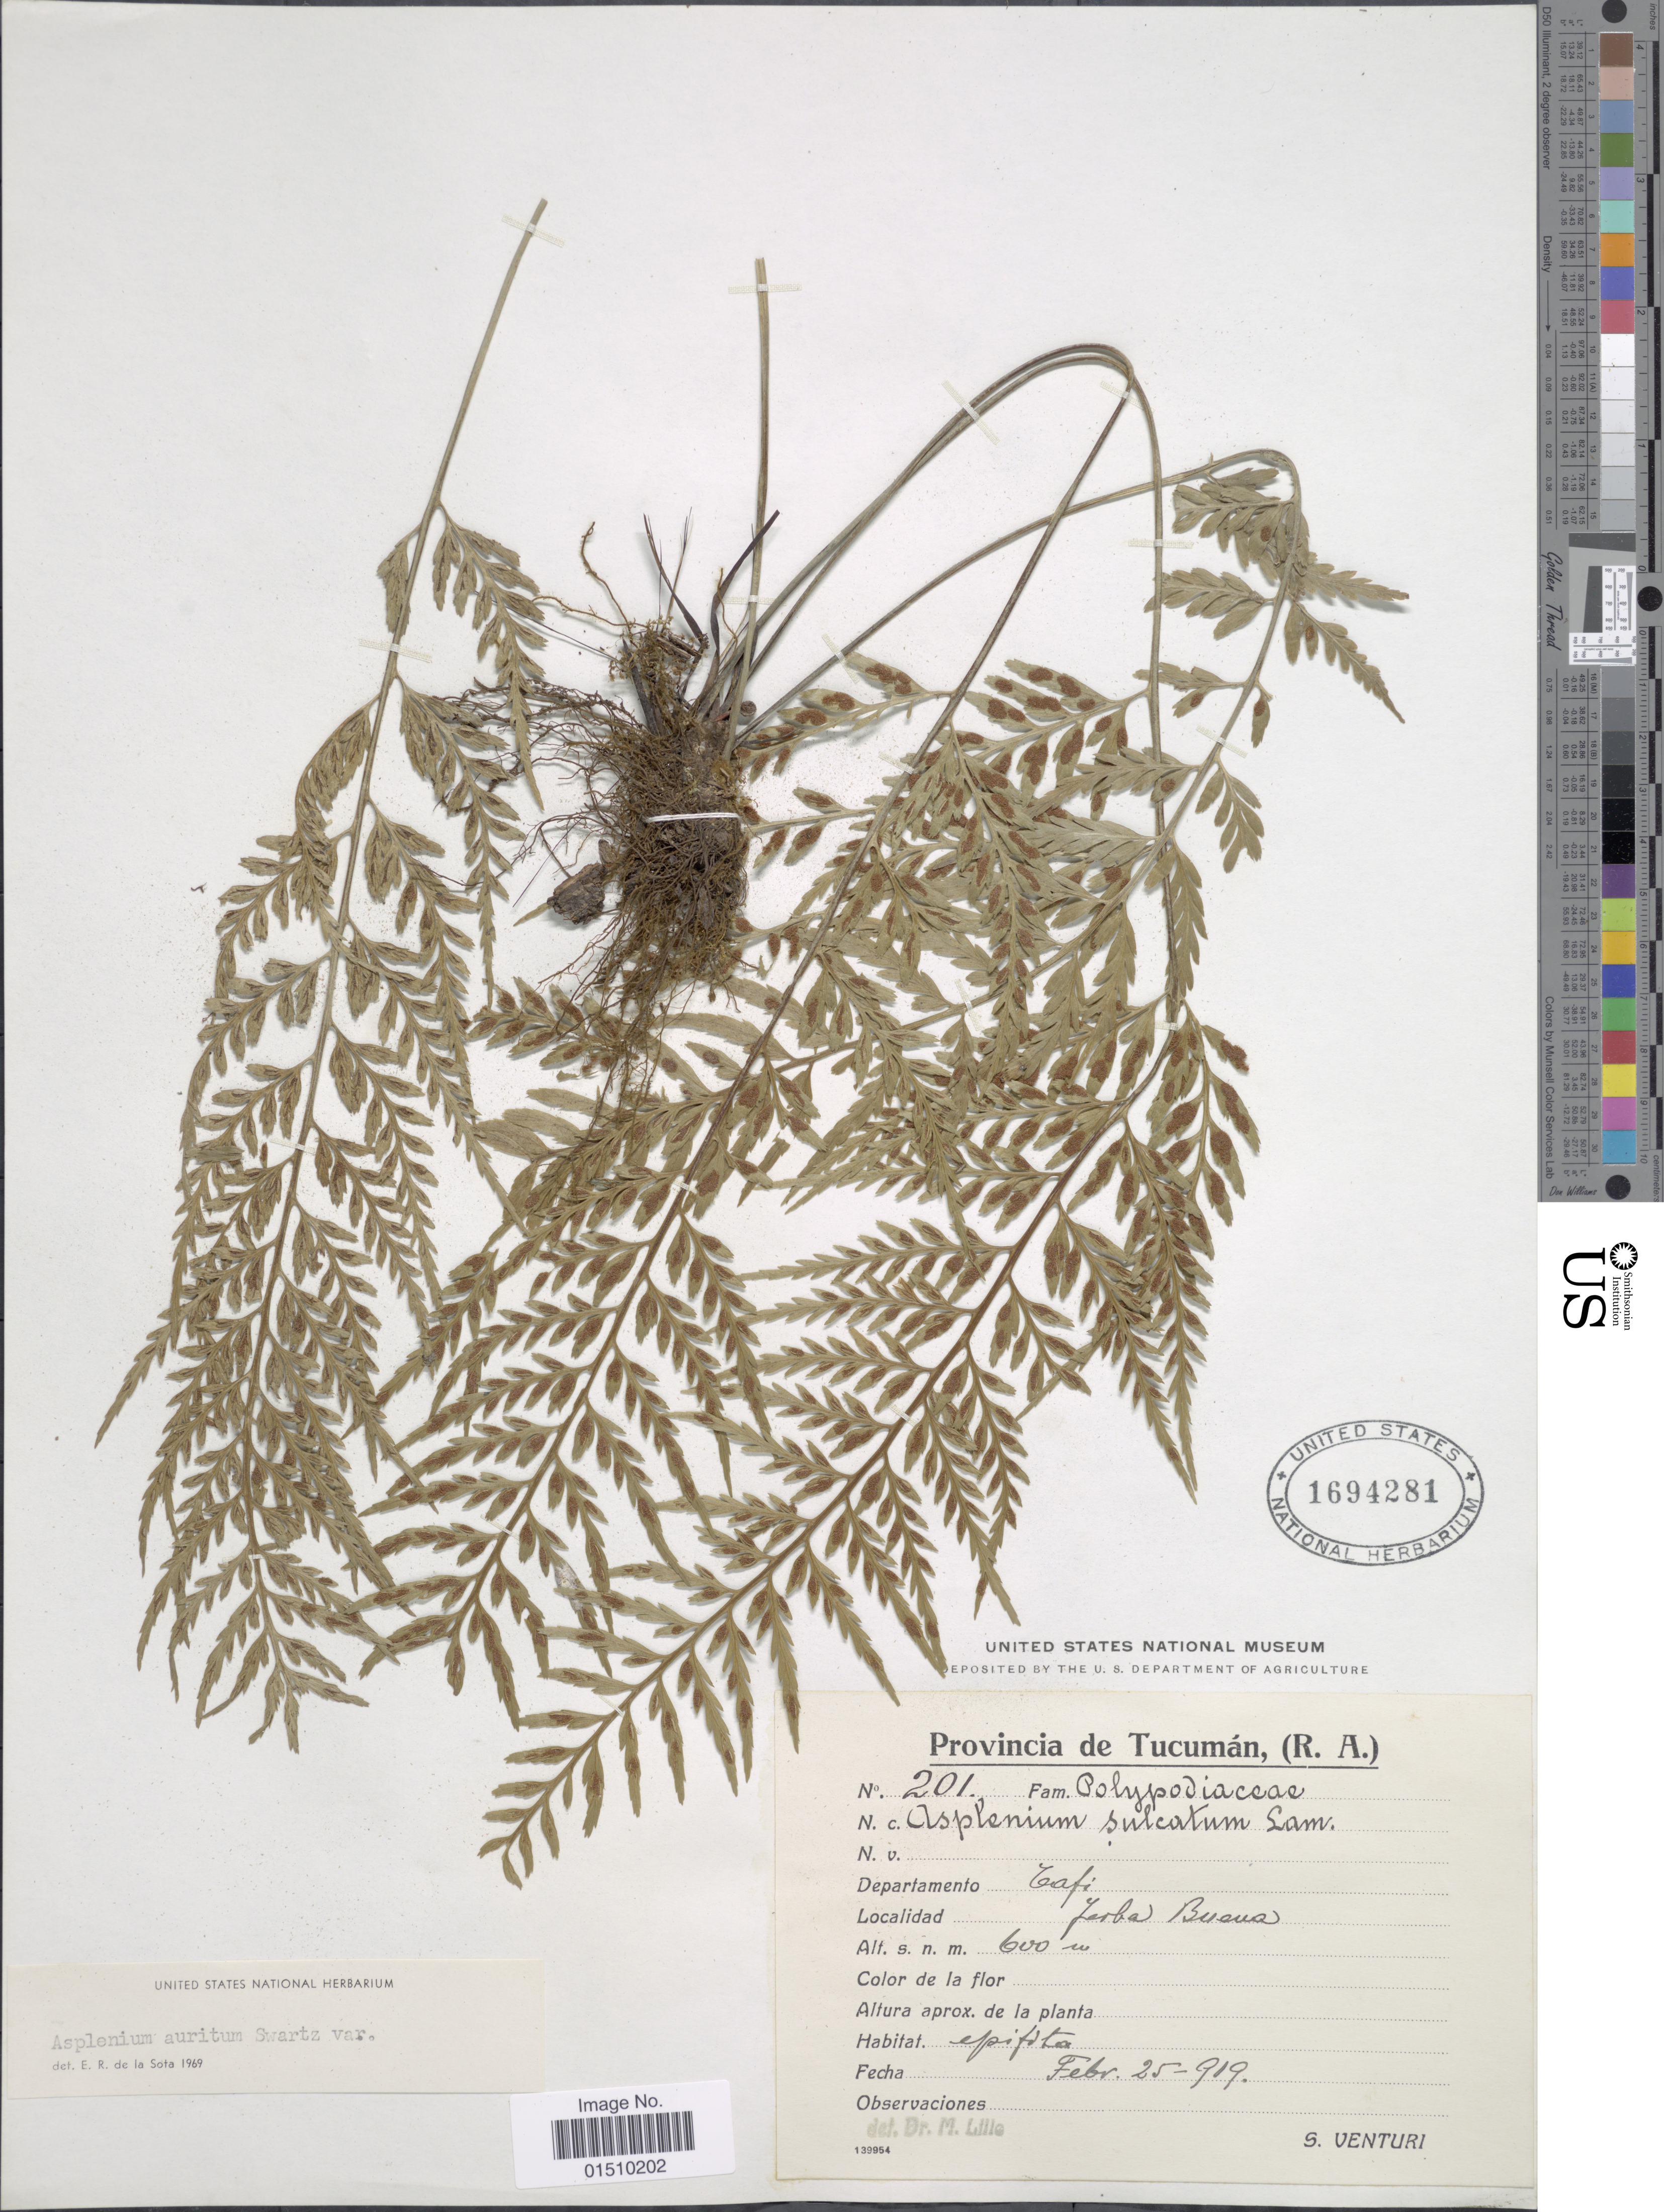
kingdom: Plantae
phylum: Tracheophyta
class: Polypodiopsida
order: Polypodiales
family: Aspleniaceae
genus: Asplenium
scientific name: Asplenium auritum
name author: Sw.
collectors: S. Venturi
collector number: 201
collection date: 1919-02-25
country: Argentina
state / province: Tucuman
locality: Provincia de Tucuman, (R.A.), Departamento Tafi, Yerba Buena.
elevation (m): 600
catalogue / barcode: US 1694281